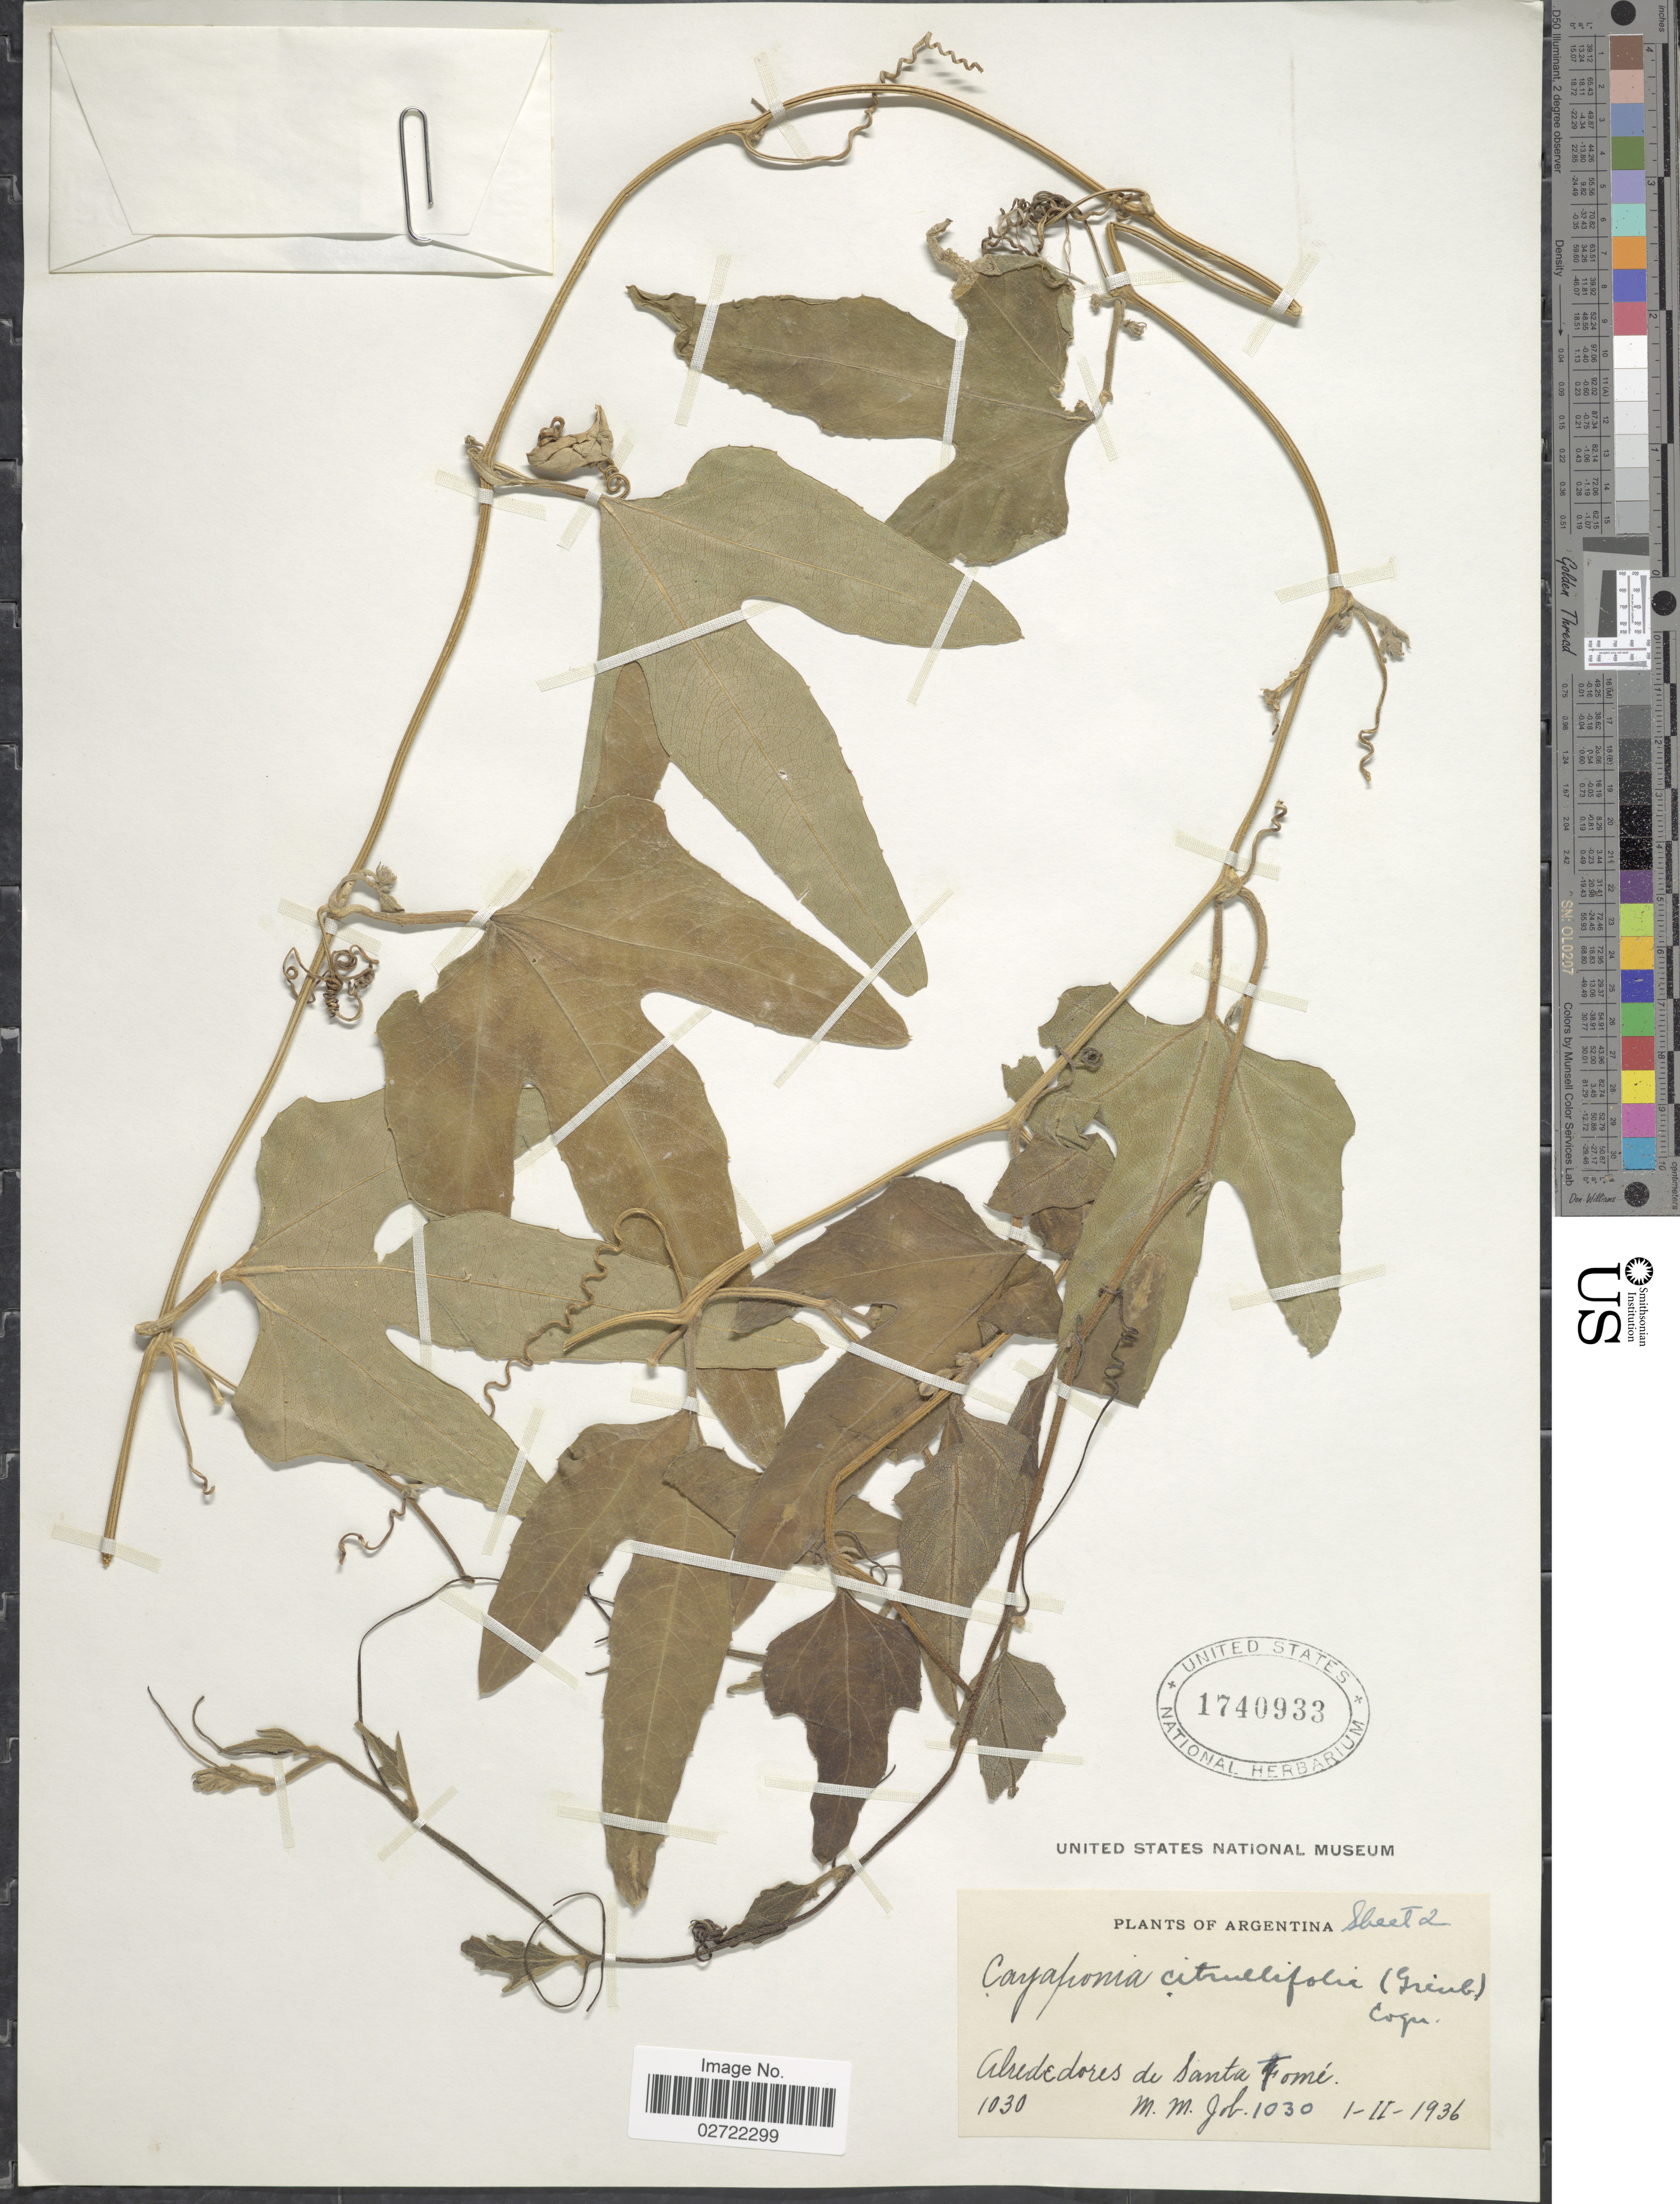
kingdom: Plantae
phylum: Tracheophyta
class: Magnoliopsida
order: Cucurbitales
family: Cucurbitaceae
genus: Cayaponia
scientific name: Cayaponia podantha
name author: Cogn.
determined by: Nee, Michael H.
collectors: M. Job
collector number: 1030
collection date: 1936-01/1936-02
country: Argentina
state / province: Santa Fe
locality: Alrededores de Santo Tome.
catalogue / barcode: US 1740933